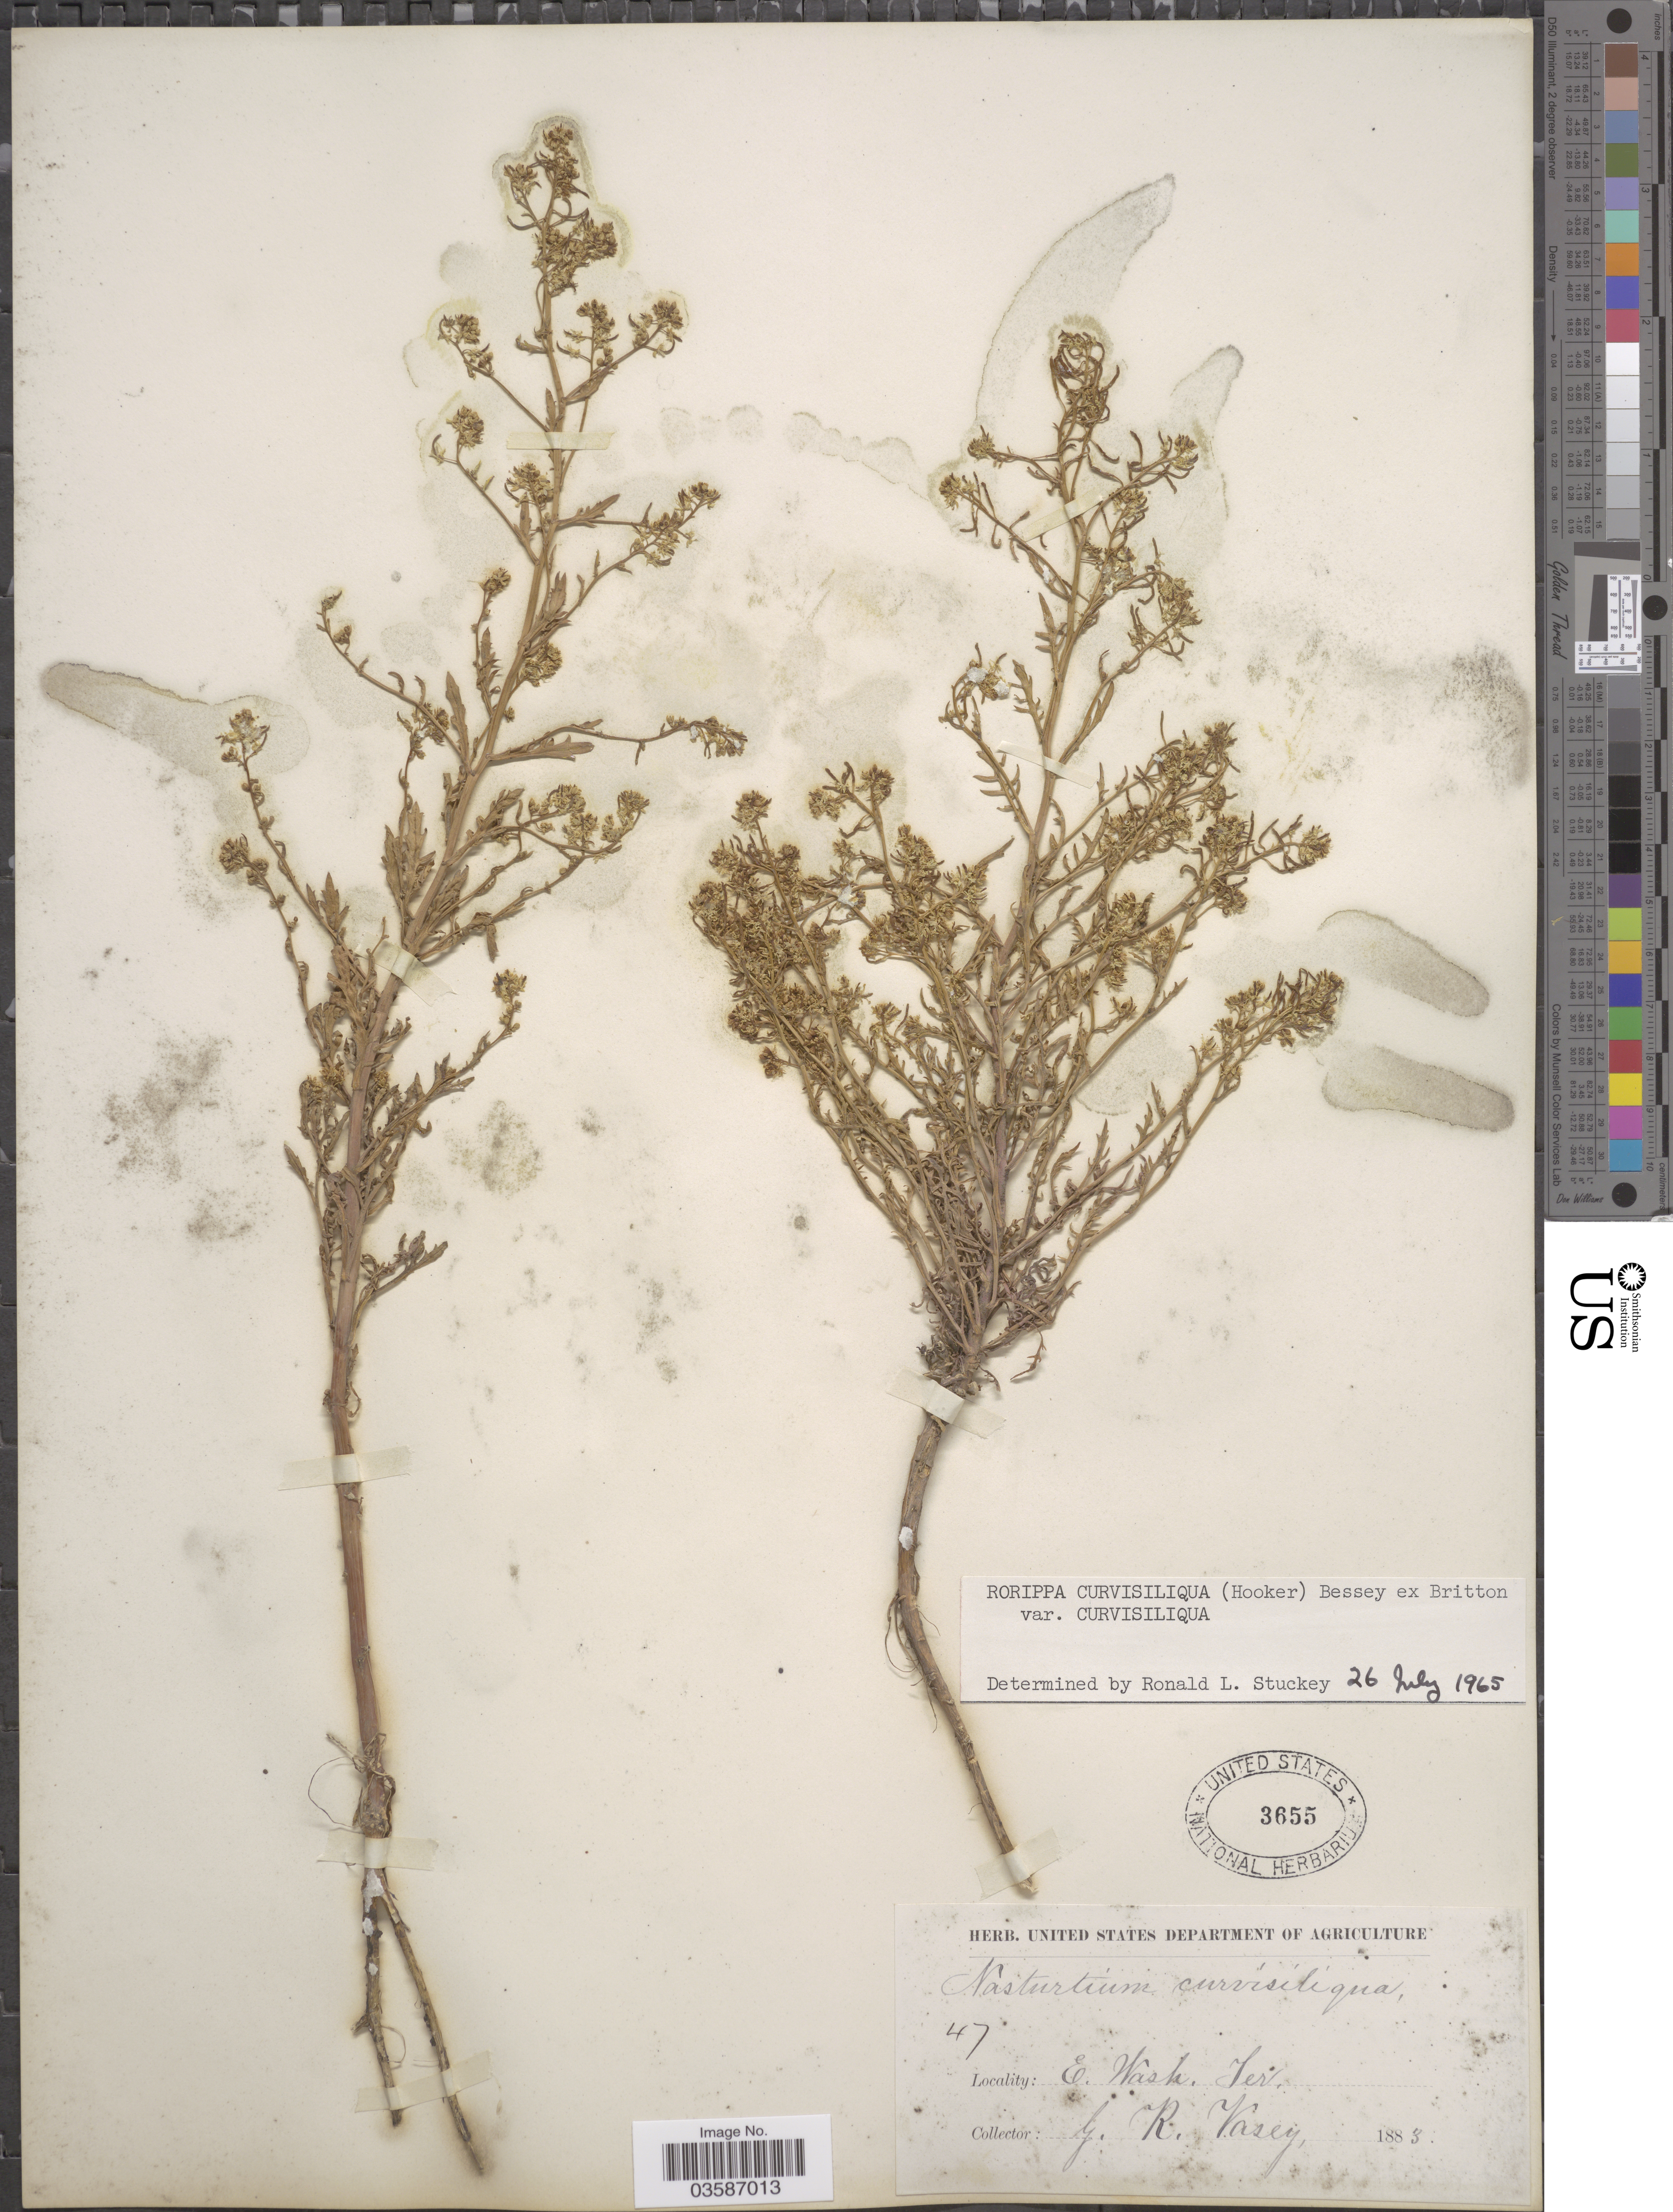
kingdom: Plantae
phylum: Tracheophyta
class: Magnoliopsida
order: Brassicales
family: Brassicaceae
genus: Rorippa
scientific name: Rorippa curvisiliqua var. curvisiliqua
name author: (Hook.) Bessey ex Britton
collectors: G. R. Vasey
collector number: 47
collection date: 1883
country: United States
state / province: Washington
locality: E. Wash. Ter.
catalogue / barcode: US 3655